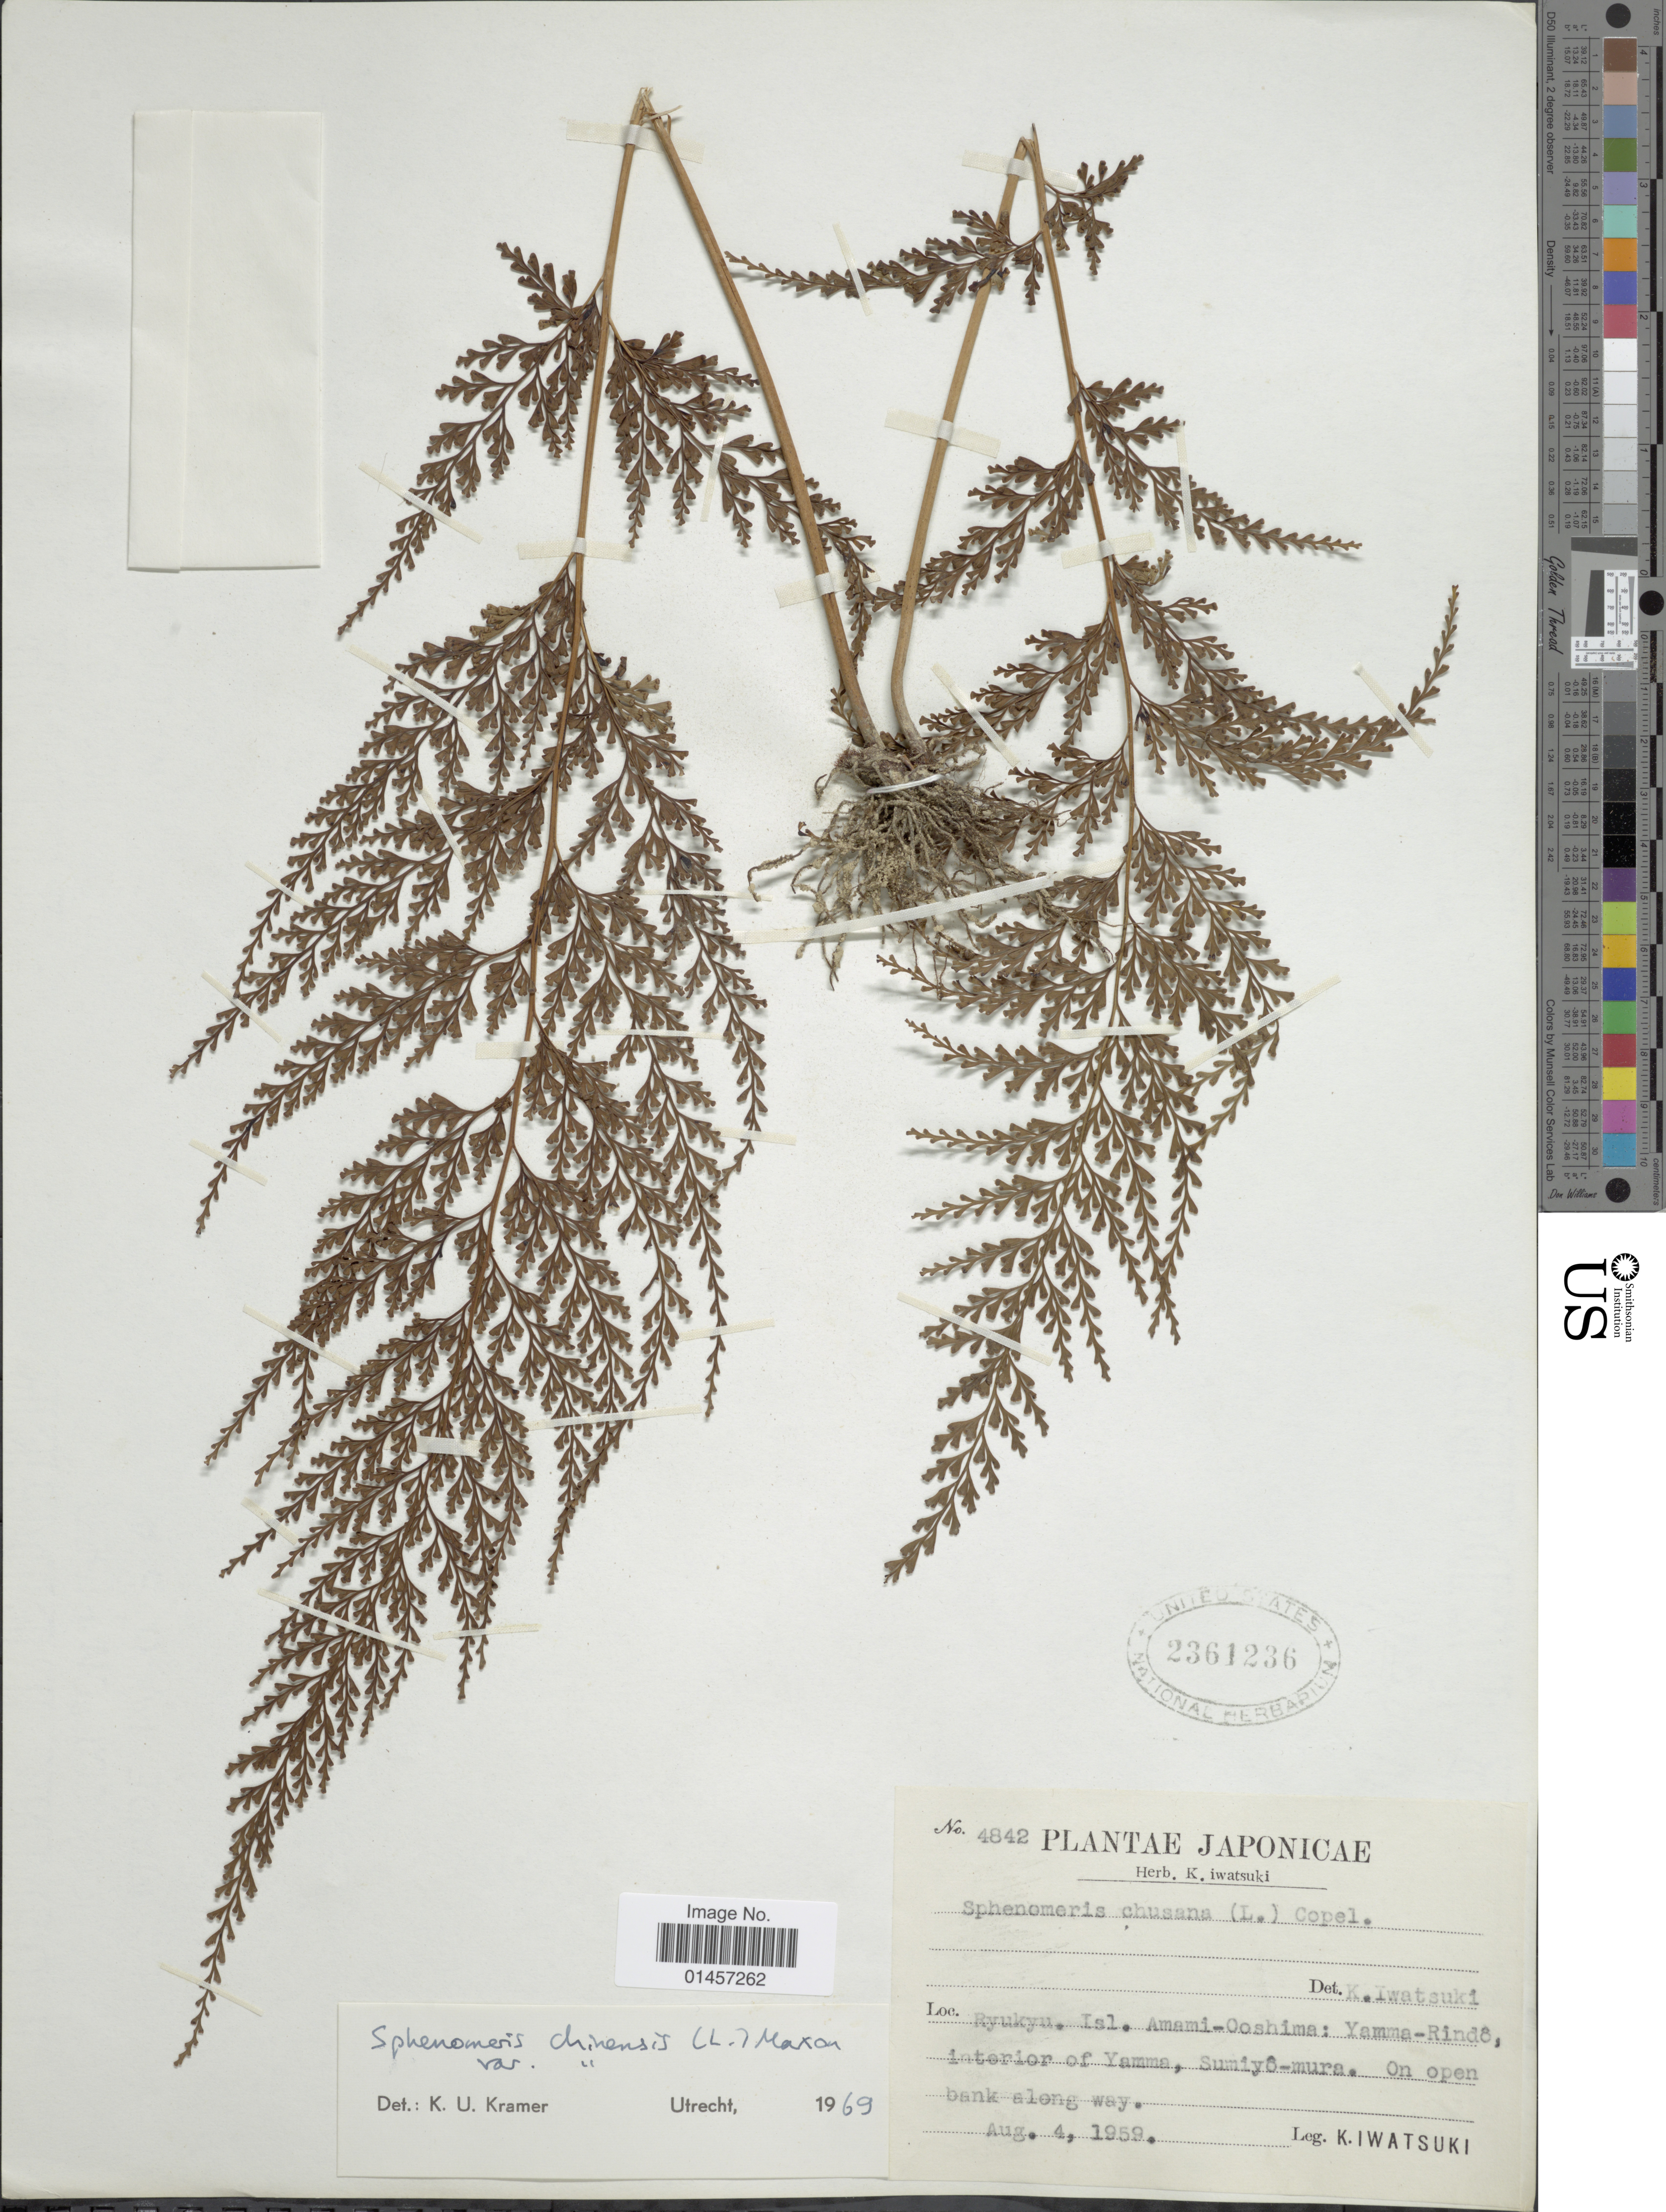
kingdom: Plantae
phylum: Tracheophyta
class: Polypodiopsida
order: Polypodiales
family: Lindsaeaceae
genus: Sphenomeris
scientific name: Sphenomeris chinensis var. chinensis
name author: (L.) Maxon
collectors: K. Iwatsuki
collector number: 4842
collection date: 1959-08-04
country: Japan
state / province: Okinawa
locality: Ryukyu Isl. Amami-Ooshima: Yamma-Rindo, interior of Yamma, Sumiyo-mura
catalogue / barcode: US 2361236